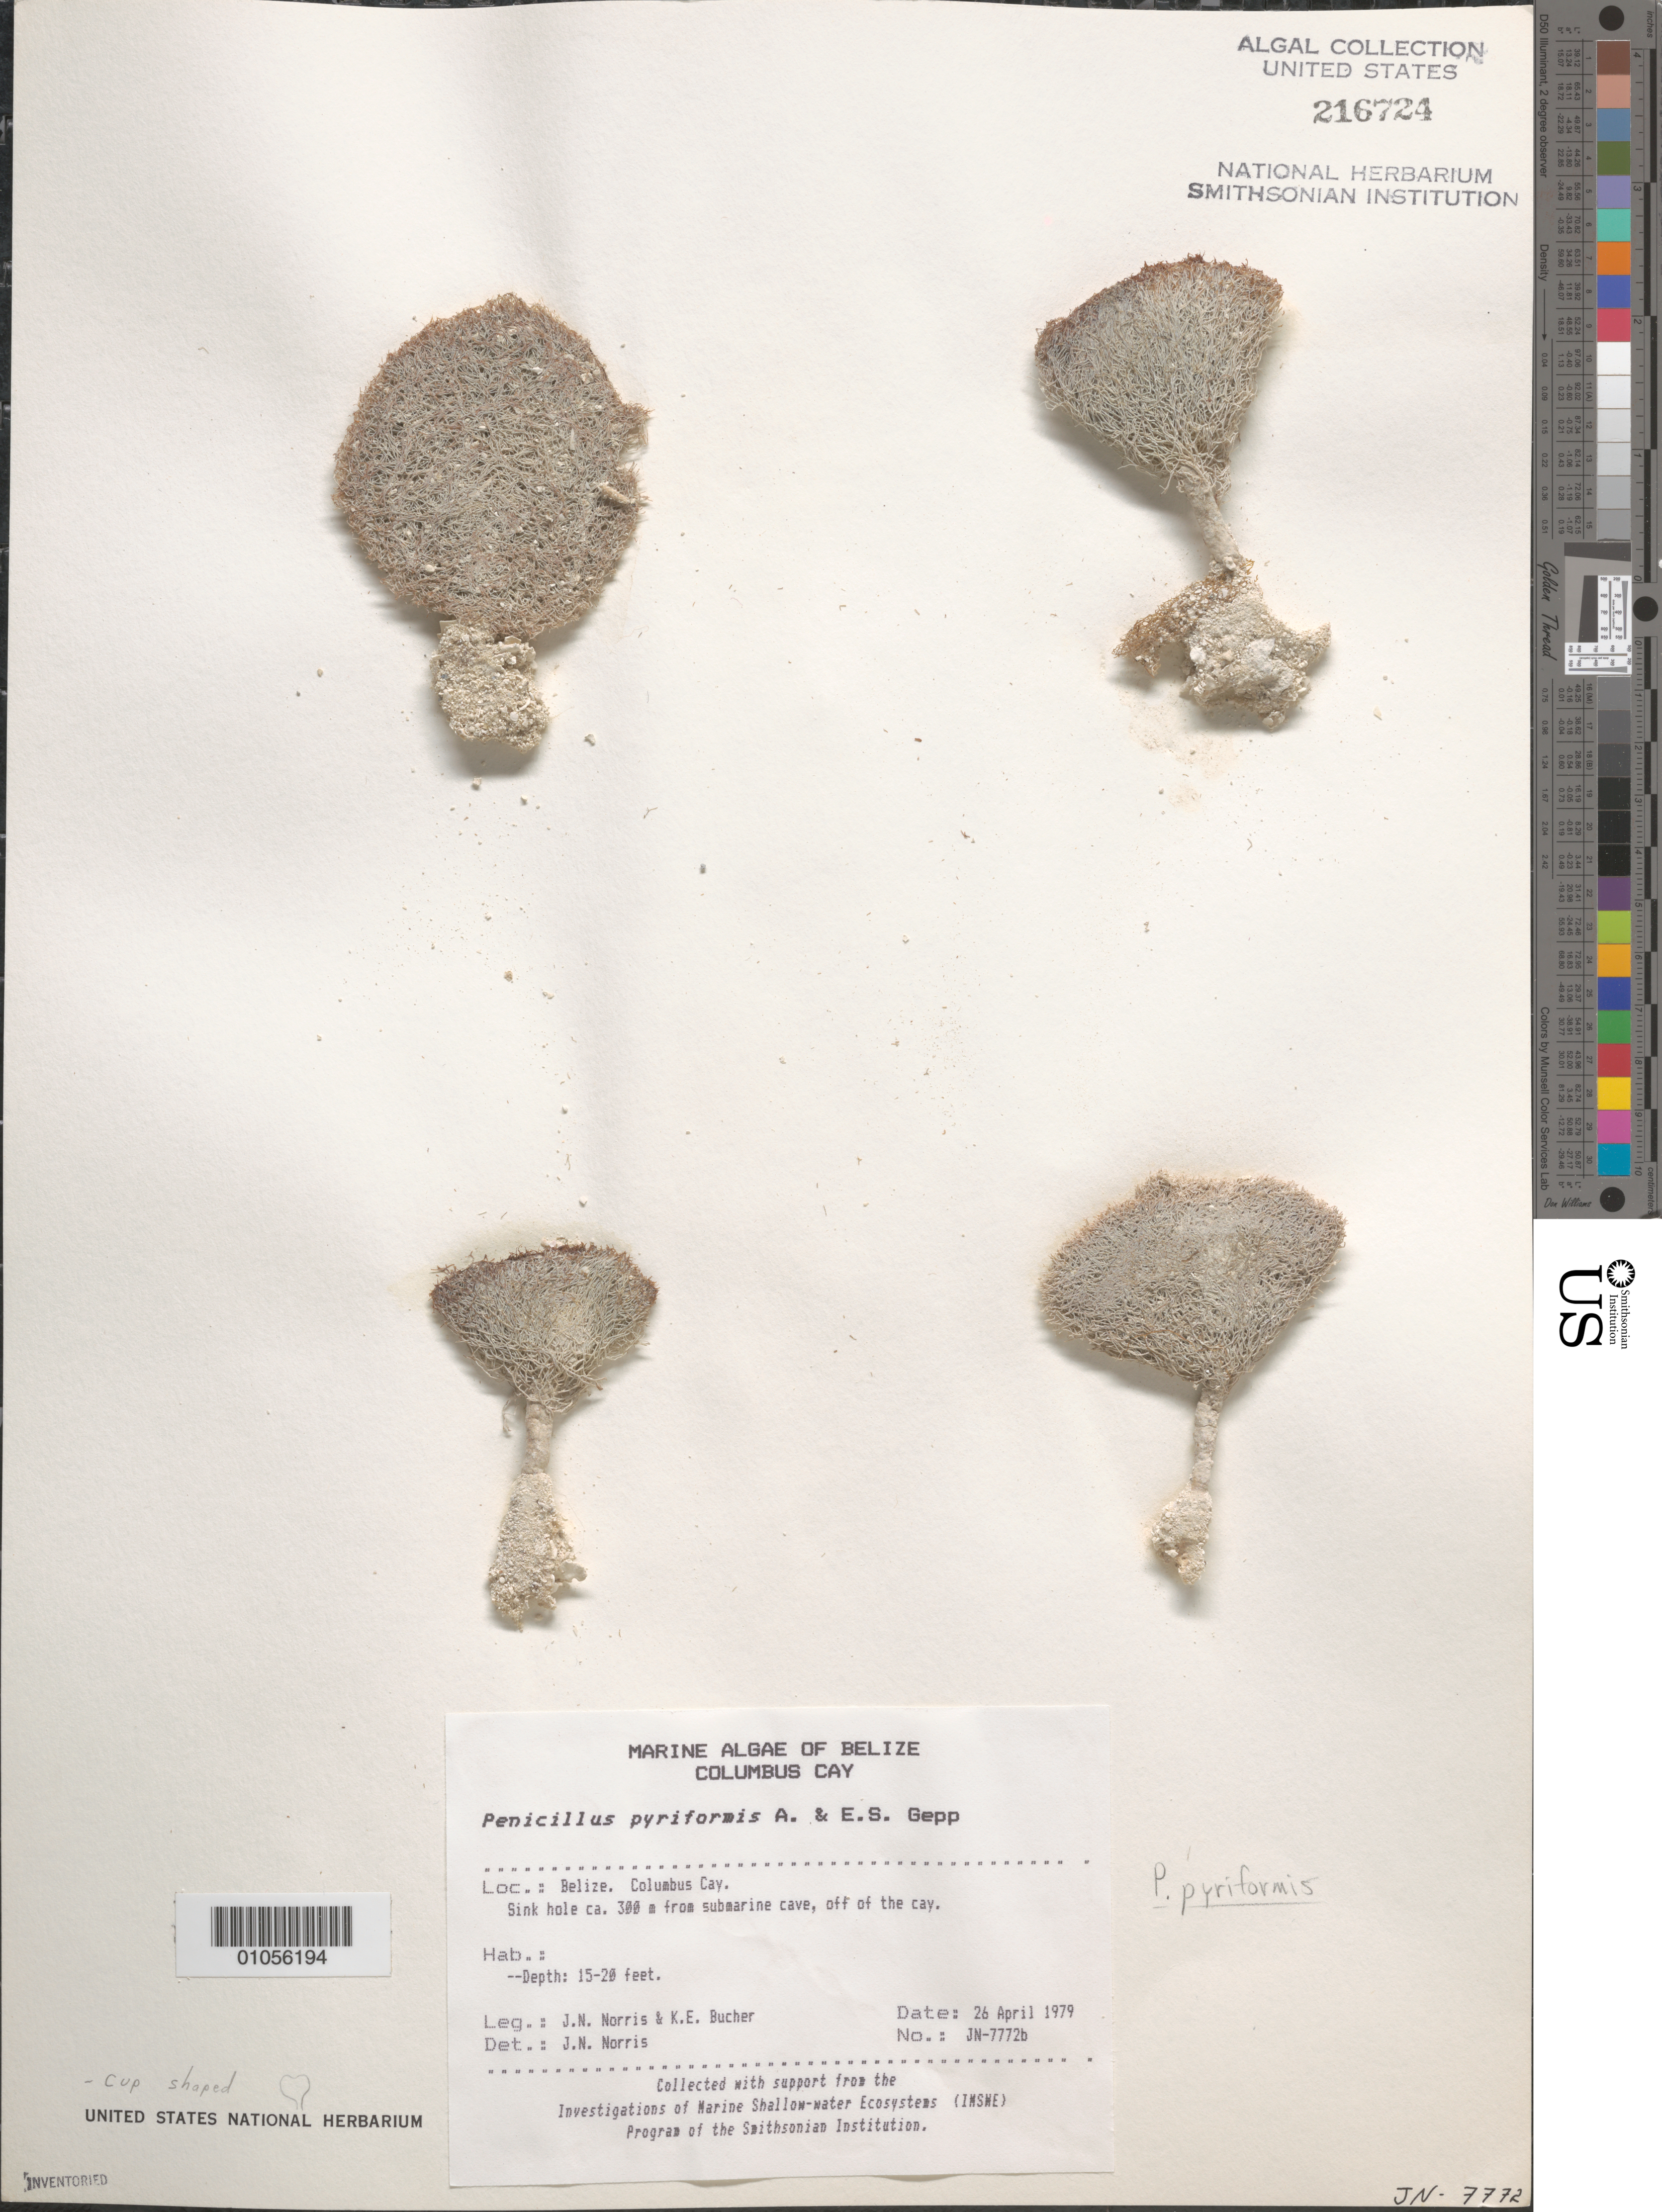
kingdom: Plantae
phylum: Chlorophyta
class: Ulvophyceae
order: Bryopsidales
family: Udoteaceae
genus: Penicillus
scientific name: Penicillus pyriformis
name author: A. Gepp & E. Gepp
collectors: J. N. Norris & K. E. Bucher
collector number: JN-7772B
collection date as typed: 26 Apr 1979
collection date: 1979-04-26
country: Belize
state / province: Stann Creek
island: Columbus Cay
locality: Sink hole ca. 300 m from submarine cave, off of the cay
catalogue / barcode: US 216724